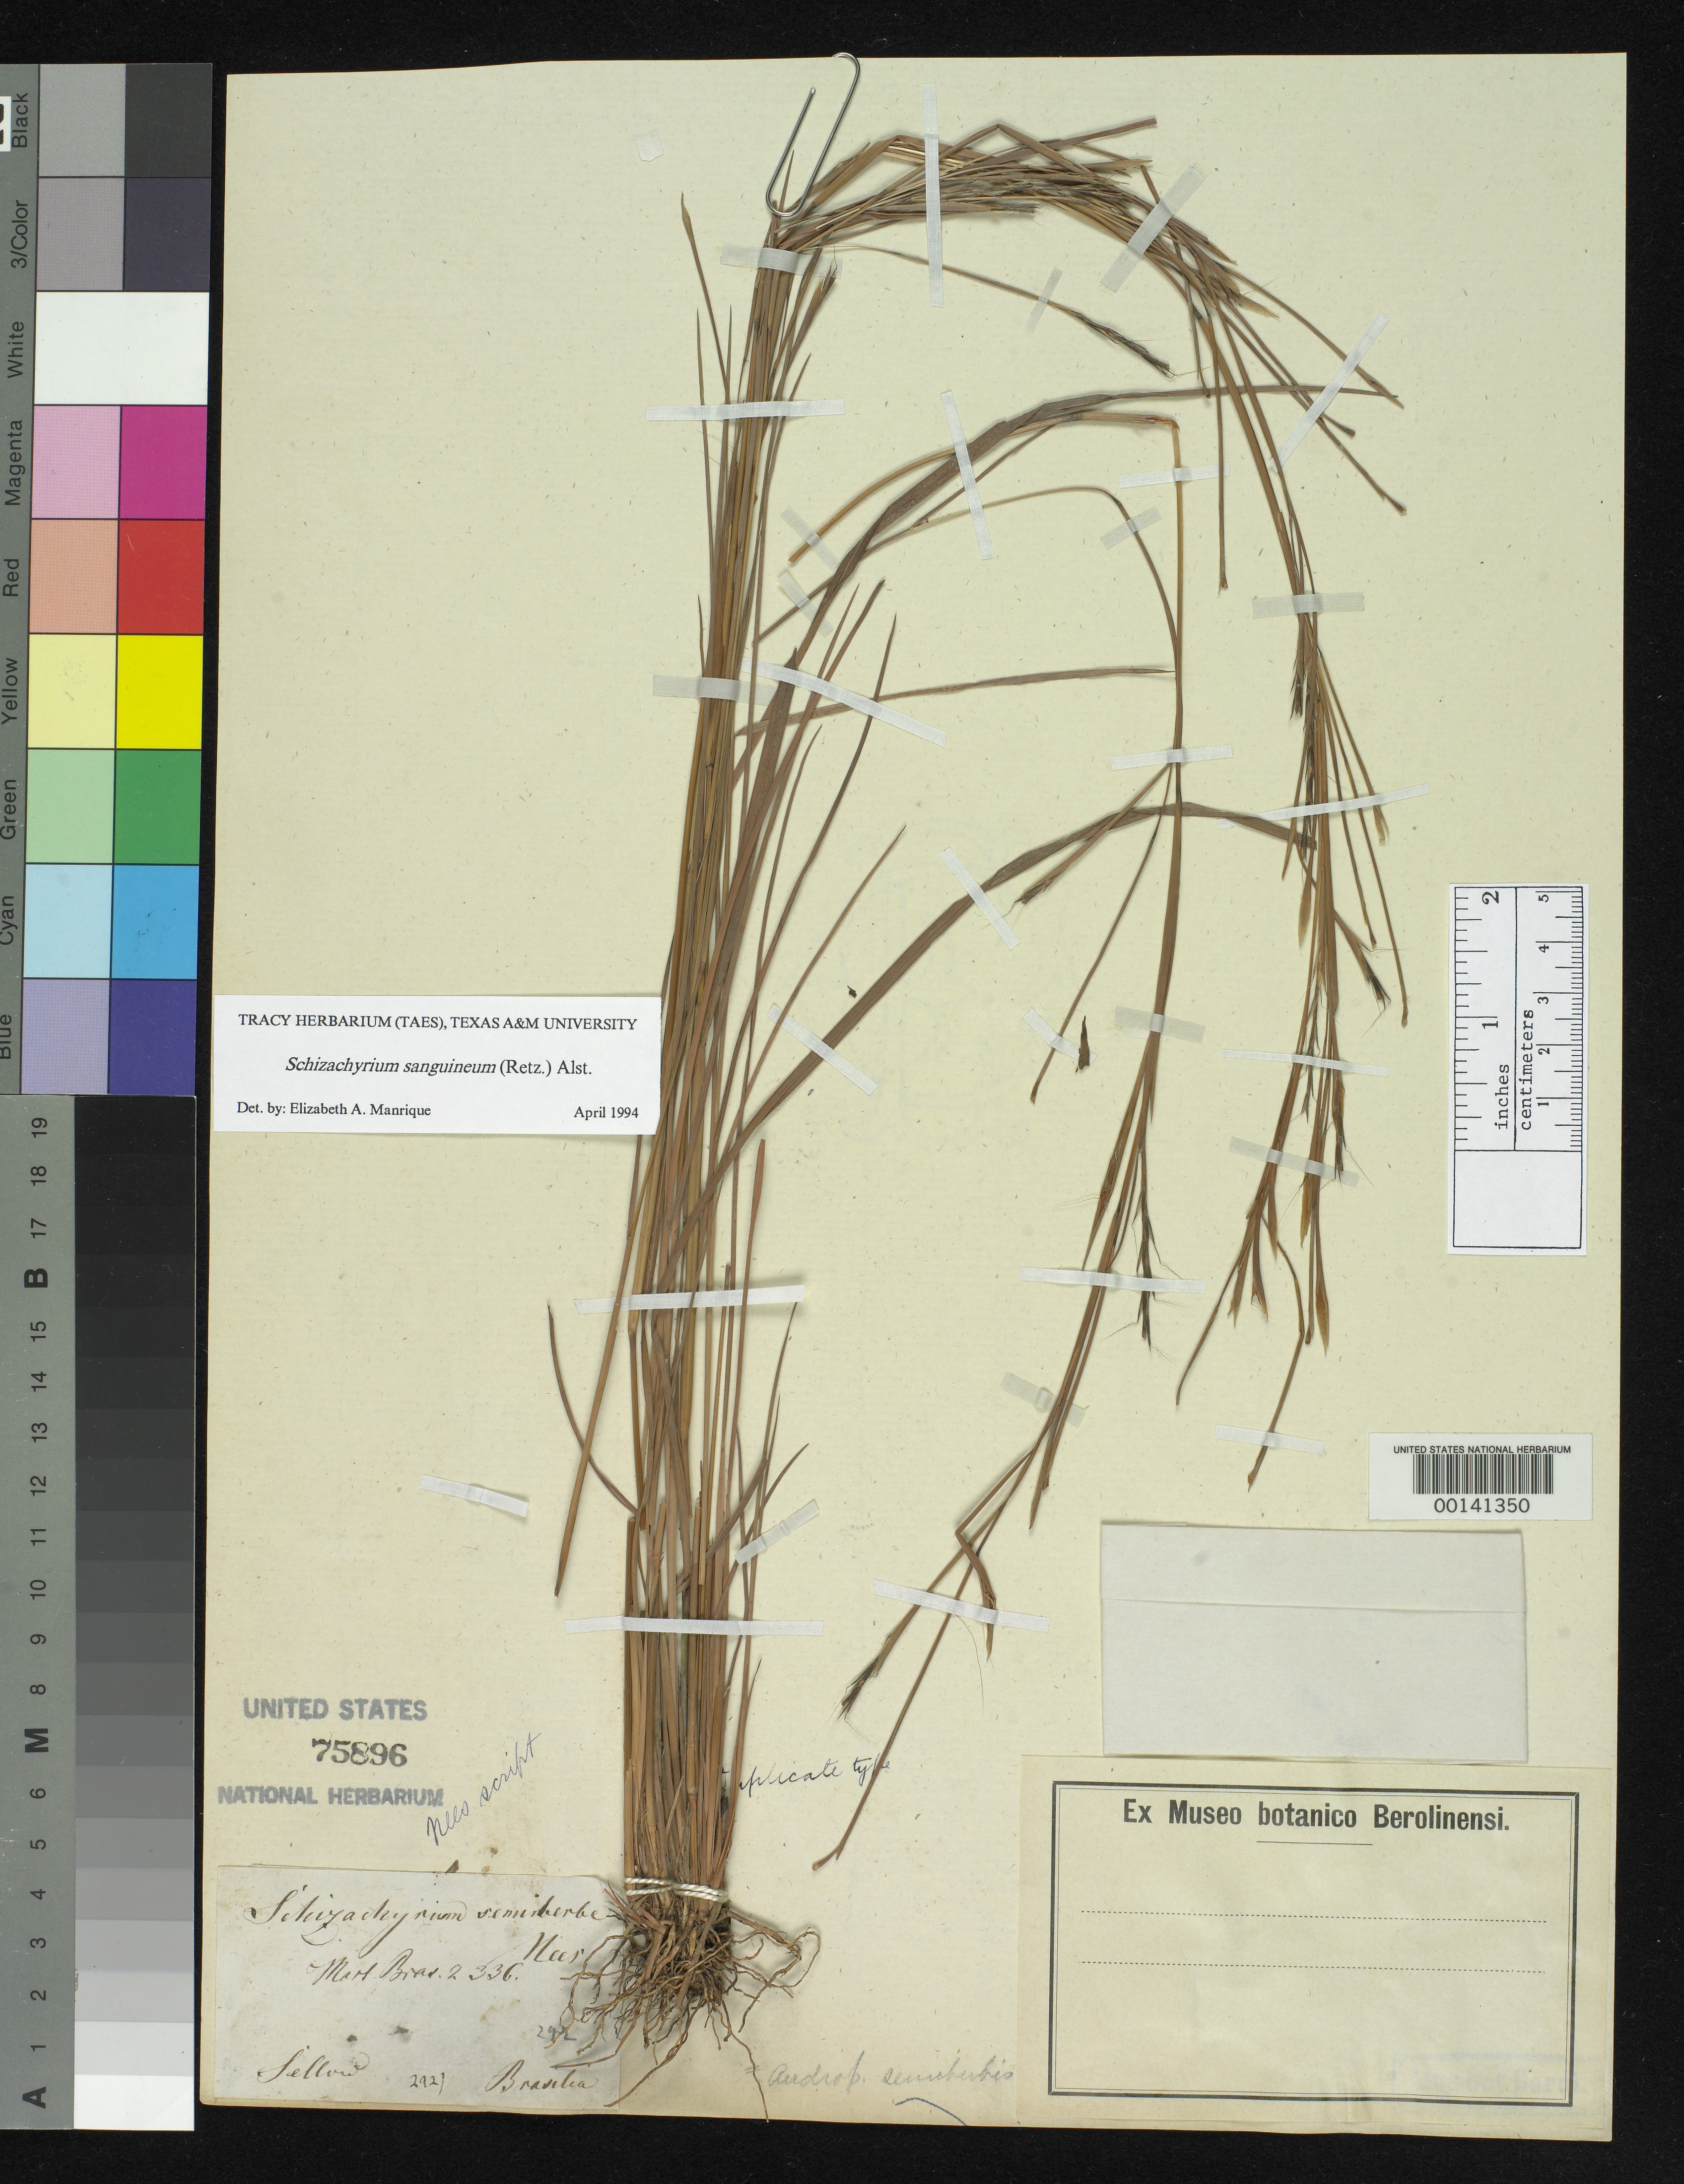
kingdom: Plantae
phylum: Tracheophyta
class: Liliopsida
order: Poales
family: Poaceae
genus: Schizachyrium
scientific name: Schizachyrium semiberbe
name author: Nees in Mart.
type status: Isotype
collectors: F. Sellow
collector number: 292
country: Brazil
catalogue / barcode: US 75896